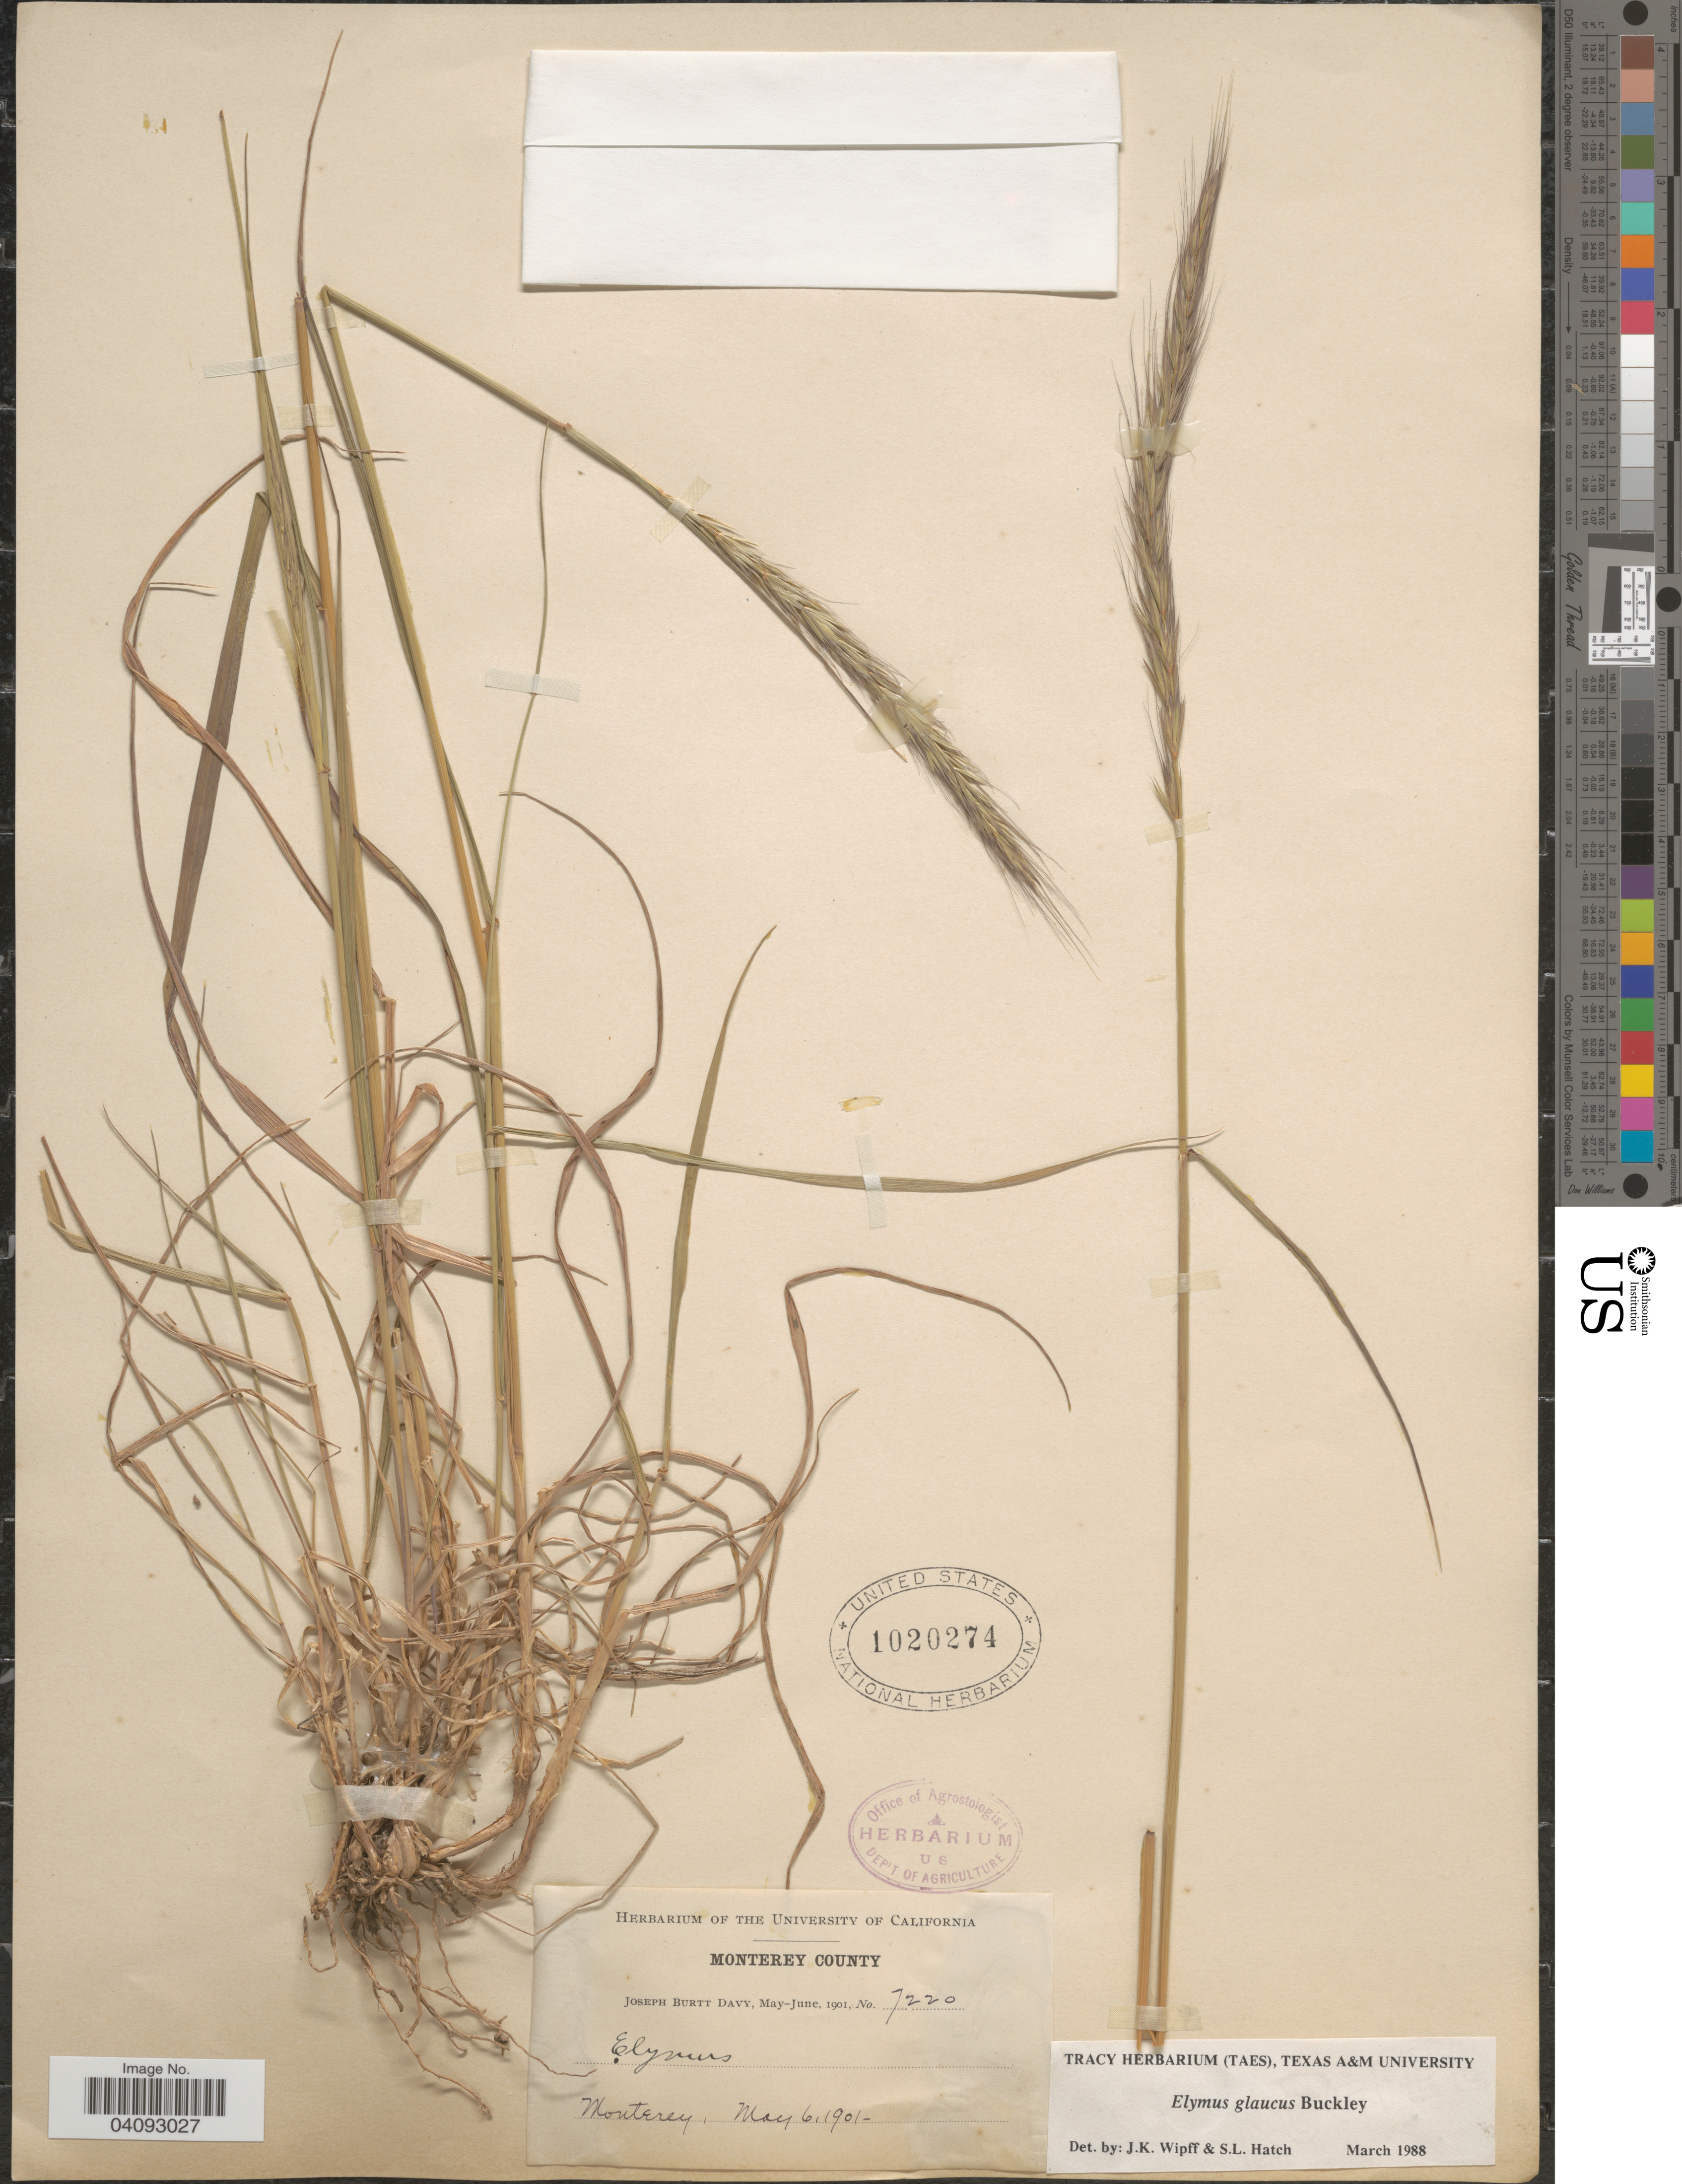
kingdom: Plantae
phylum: Tracheophyta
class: Liliopsida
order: Poales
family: Poaceae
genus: Elymus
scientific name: Elymus glaucus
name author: Buckley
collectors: J. Burtt Davy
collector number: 7220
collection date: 1901-05-06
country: United States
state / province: California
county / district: Monterey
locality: Monterey Co. Monterey.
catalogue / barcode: US 1020274